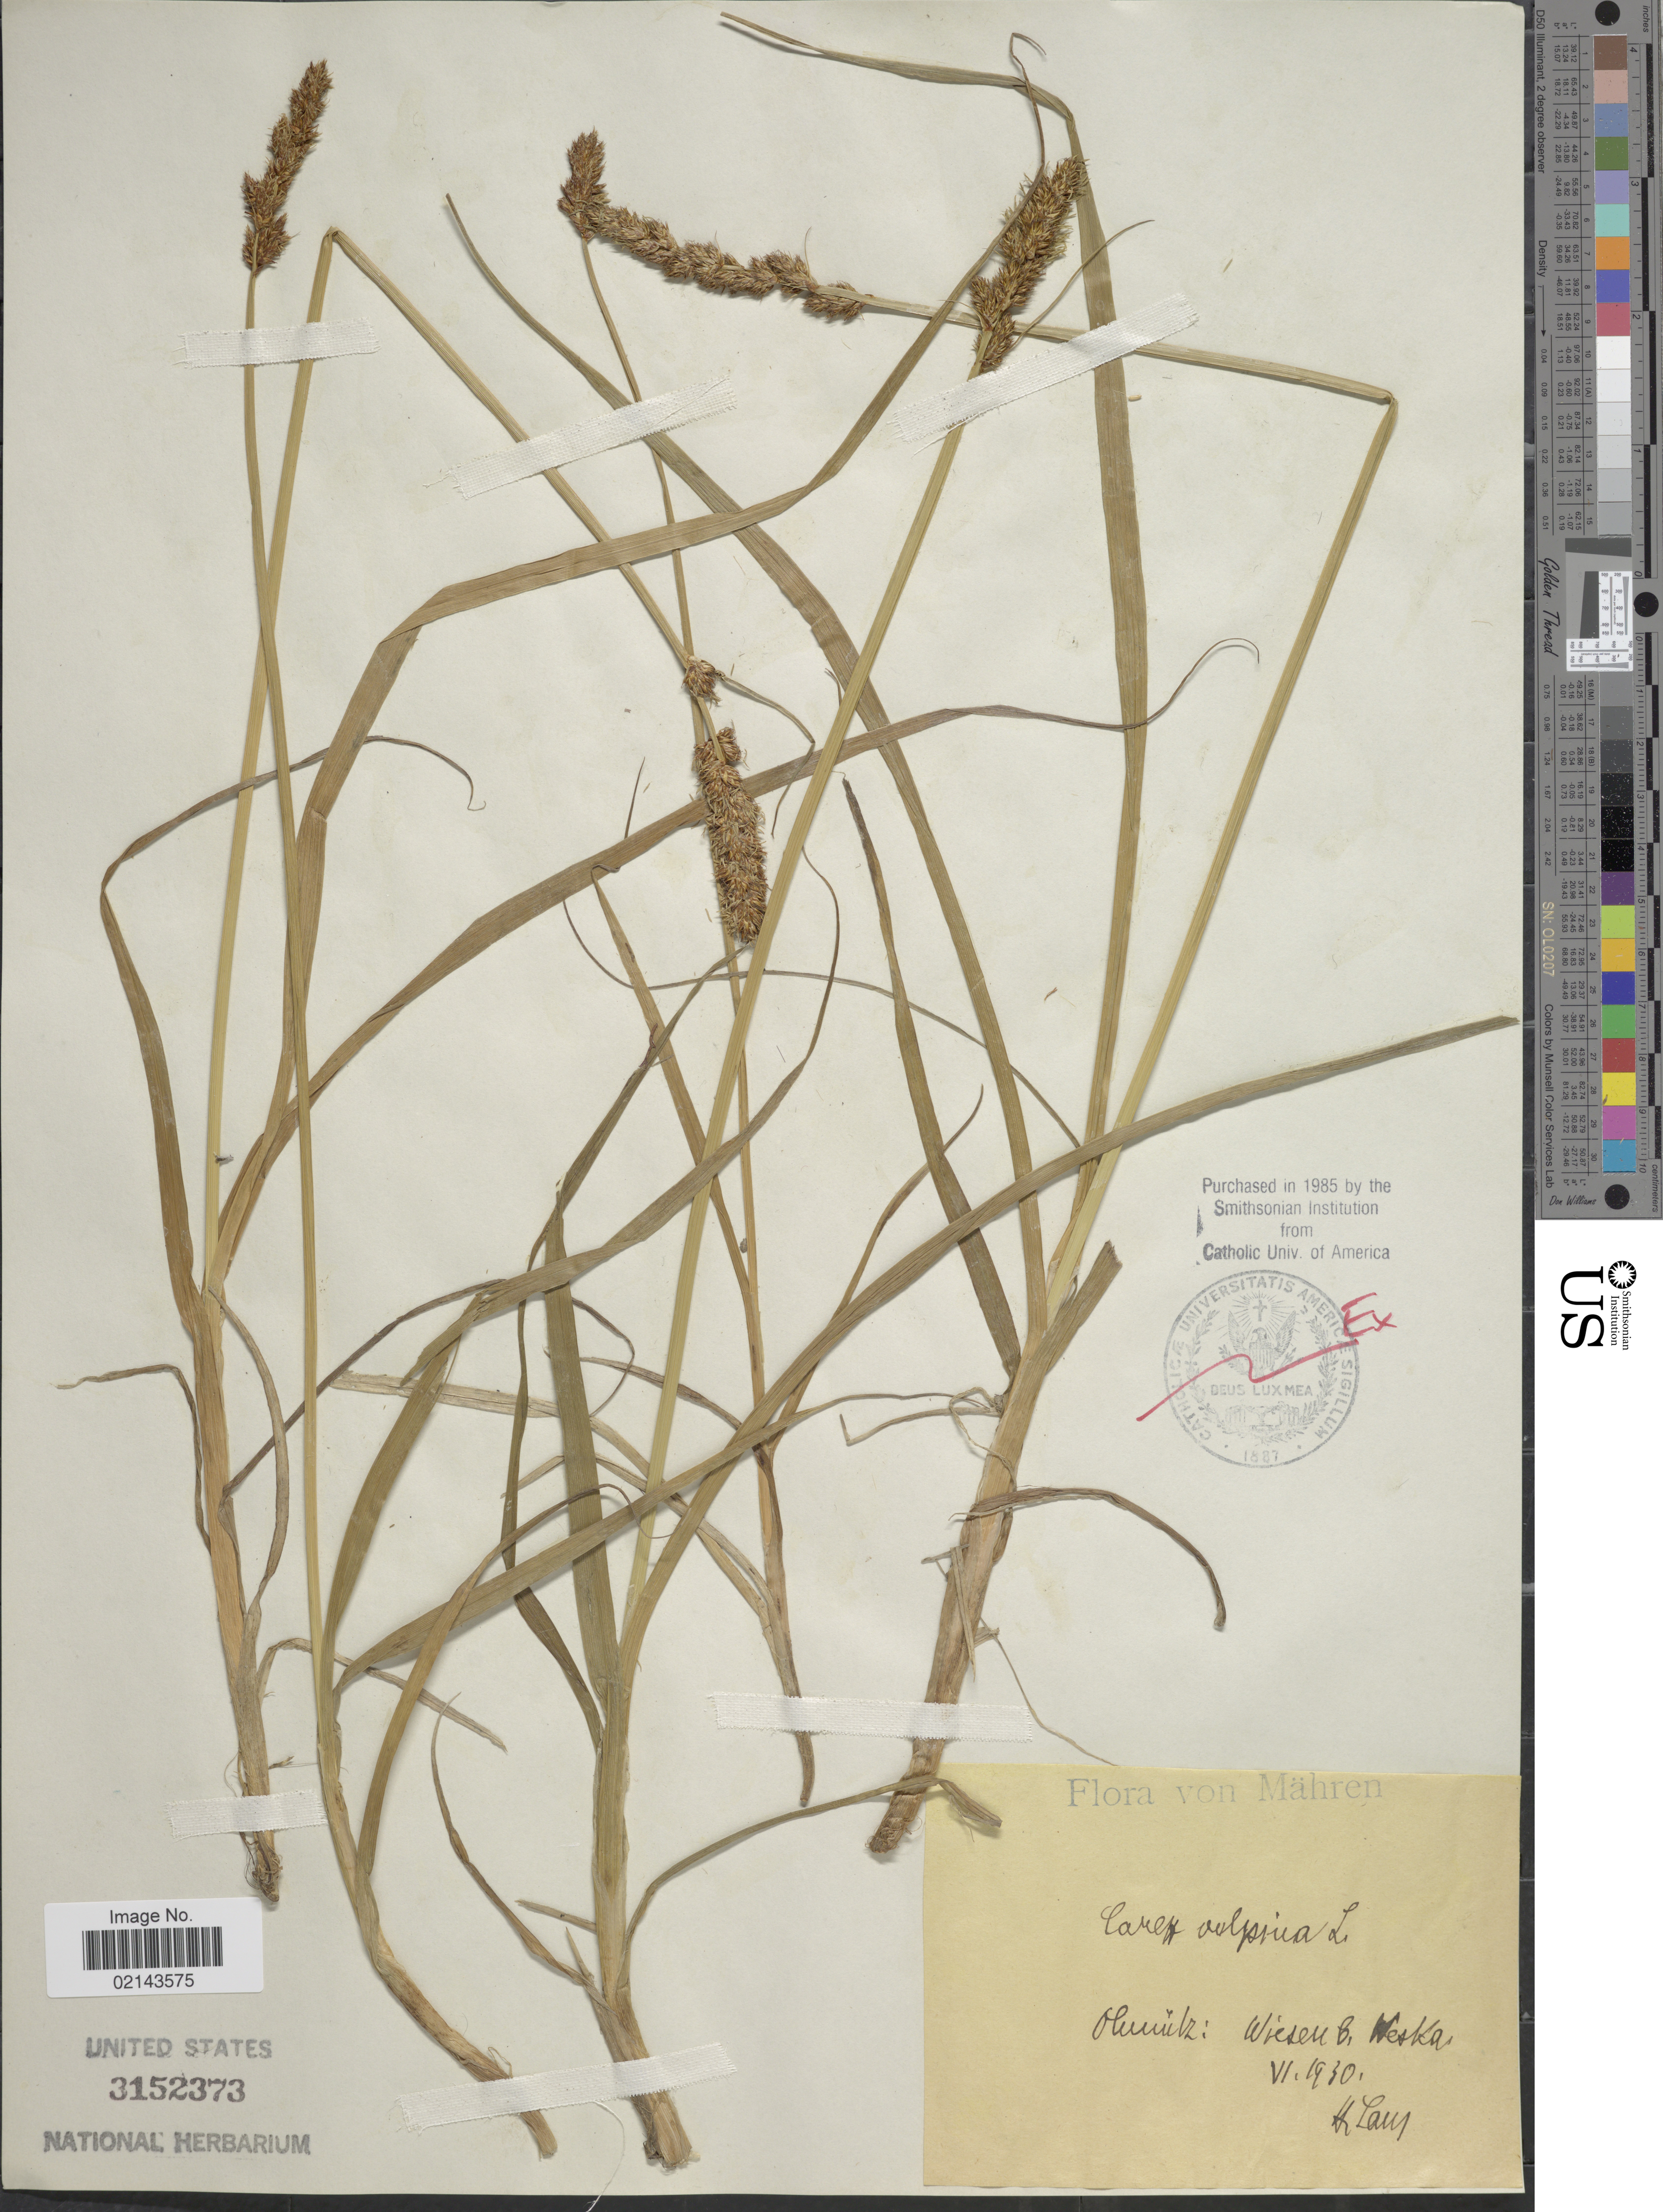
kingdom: Plantae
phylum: Tracheophyta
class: Liliopsida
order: Poales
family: Cyperaceae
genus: Carex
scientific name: Carex vulpina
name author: L.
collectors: H. Laus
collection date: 1930-06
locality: Mähren, [illegible text]: Wiesen b Westka[interpreted]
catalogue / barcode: US 3152373